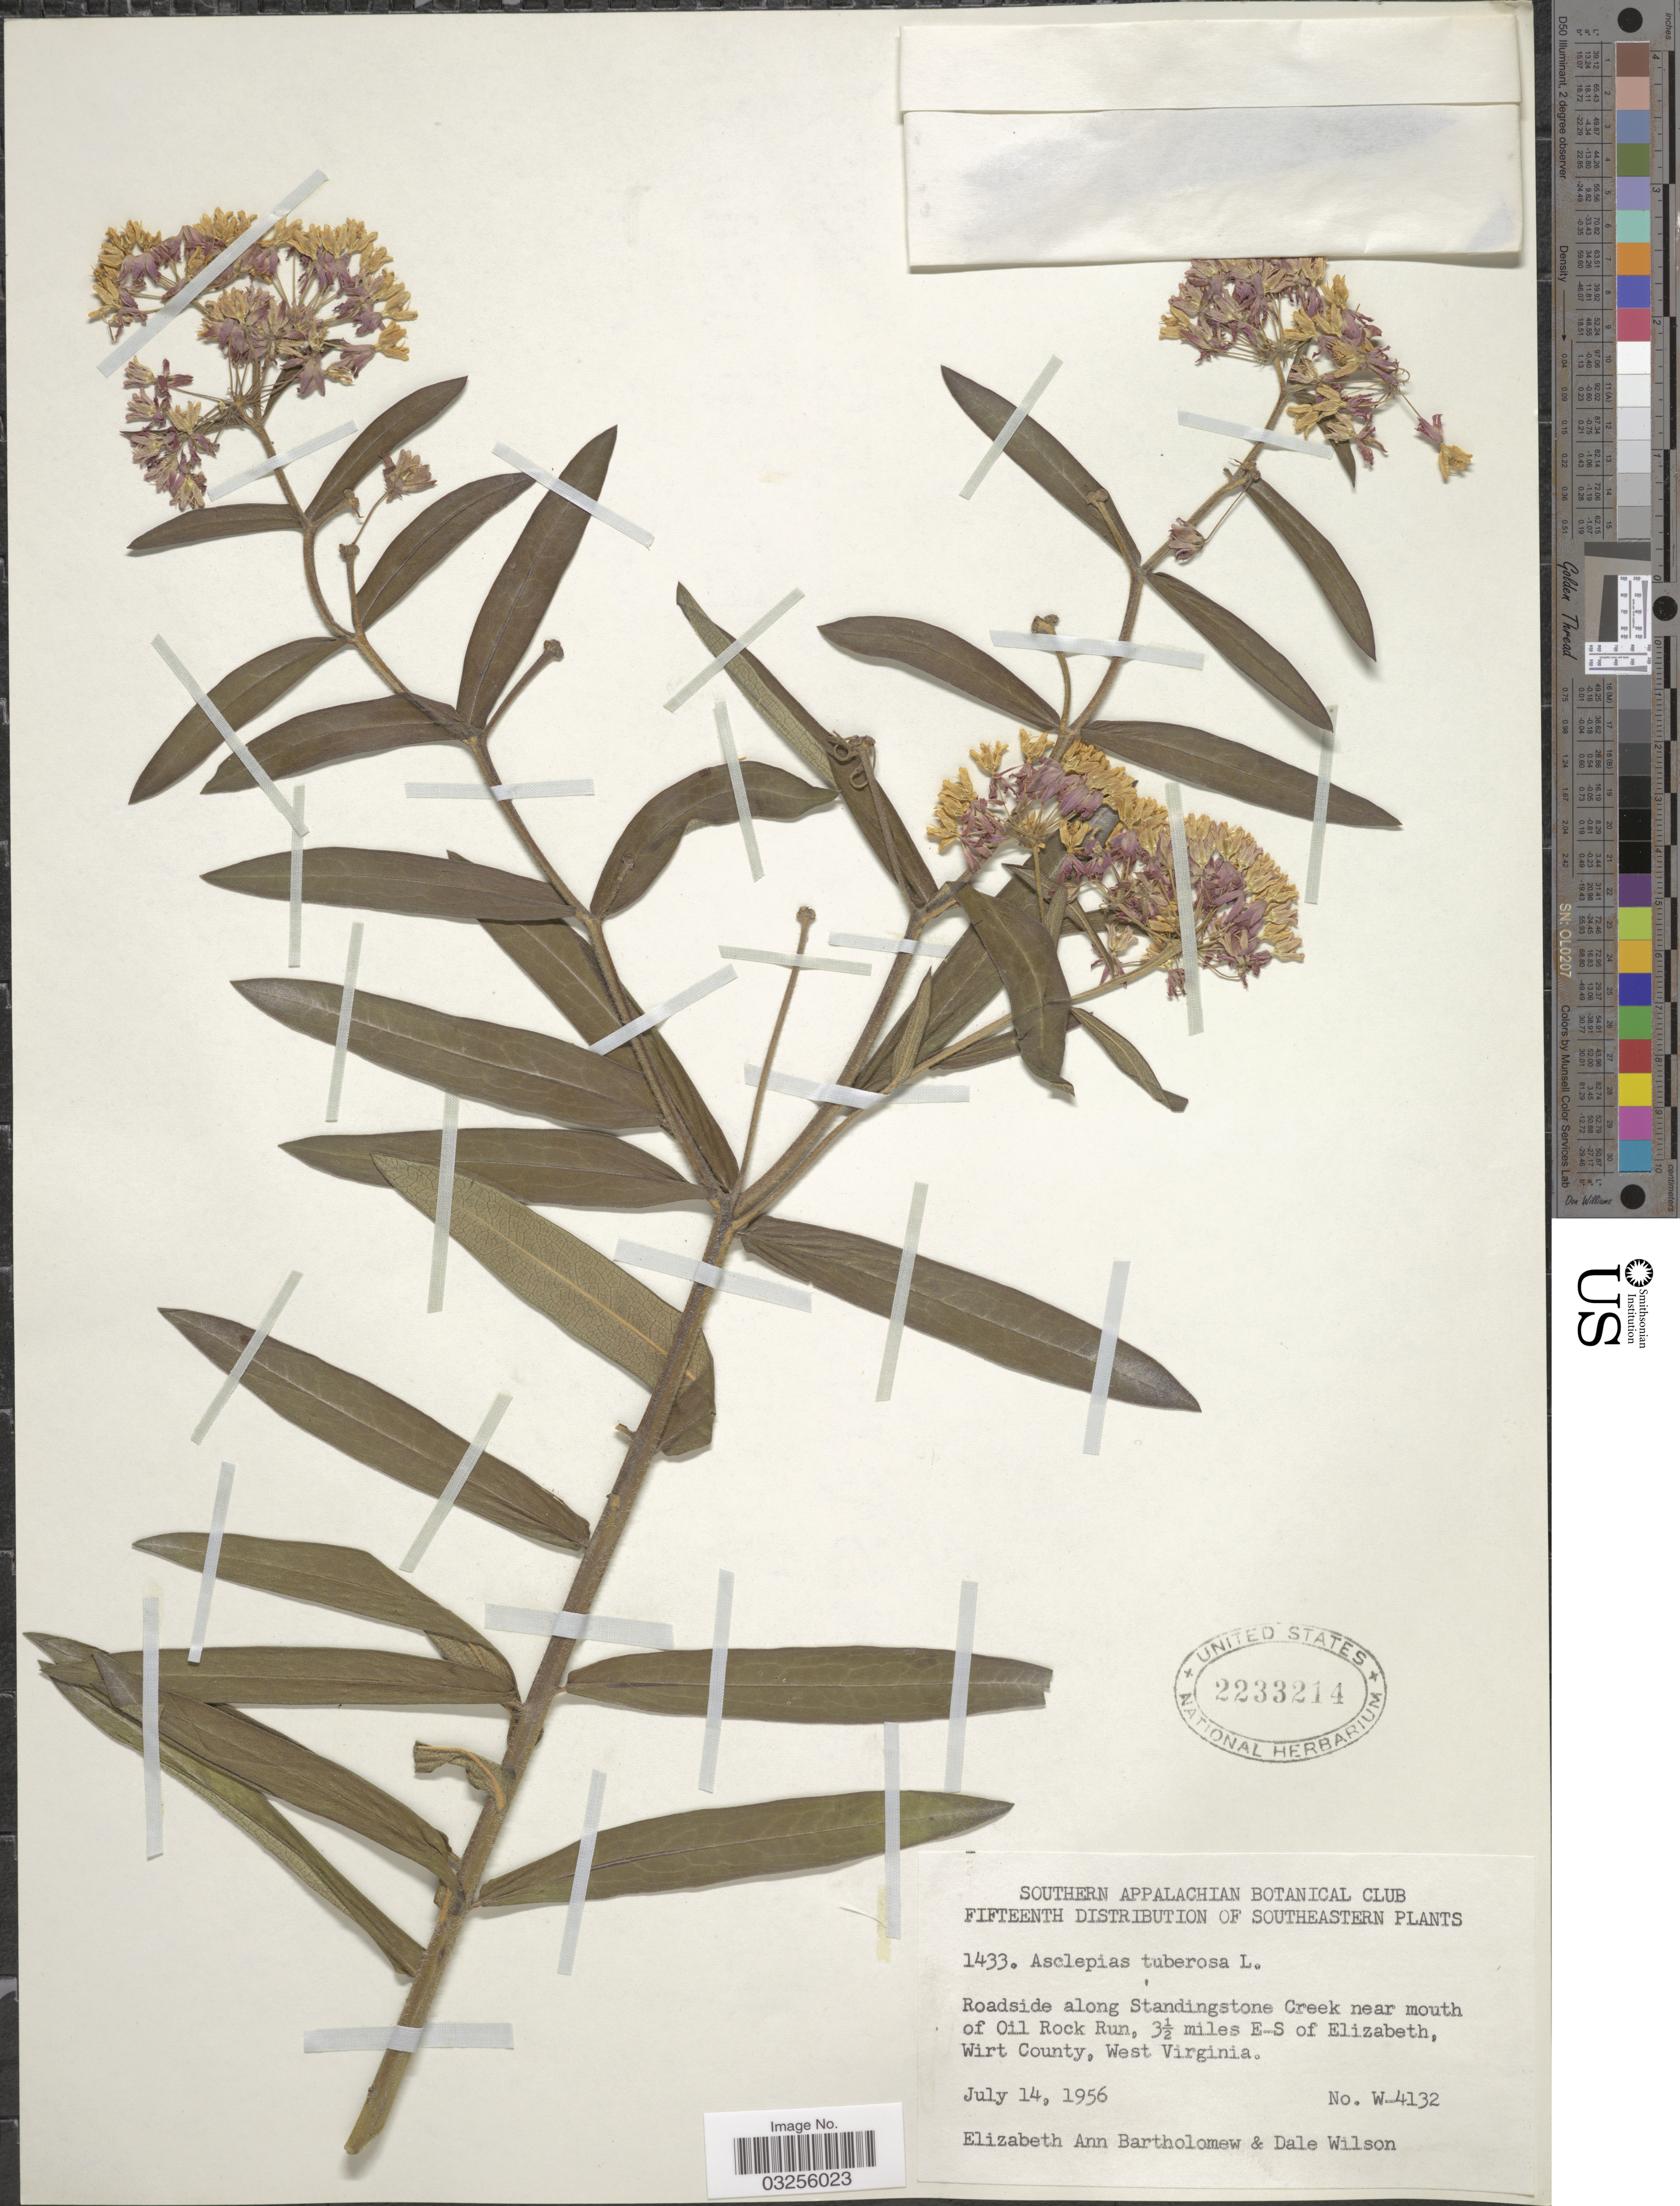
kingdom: Plantae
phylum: Tracheophyta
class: Magnoliopsida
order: Gentianales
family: Apocynaceae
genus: Asclepias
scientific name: Asclepias tuberosa subsp. tuberosa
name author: L.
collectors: E. Bartholomew & D. Wilson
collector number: W-4132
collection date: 1956-07-14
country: United States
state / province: West Virginia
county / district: Wirt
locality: Southeastern. Roadside along Standingstone Creek near mouth of Oil Rock Run, 3½ miles E-S Elizabeth, Wirt County.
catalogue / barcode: US 2233214